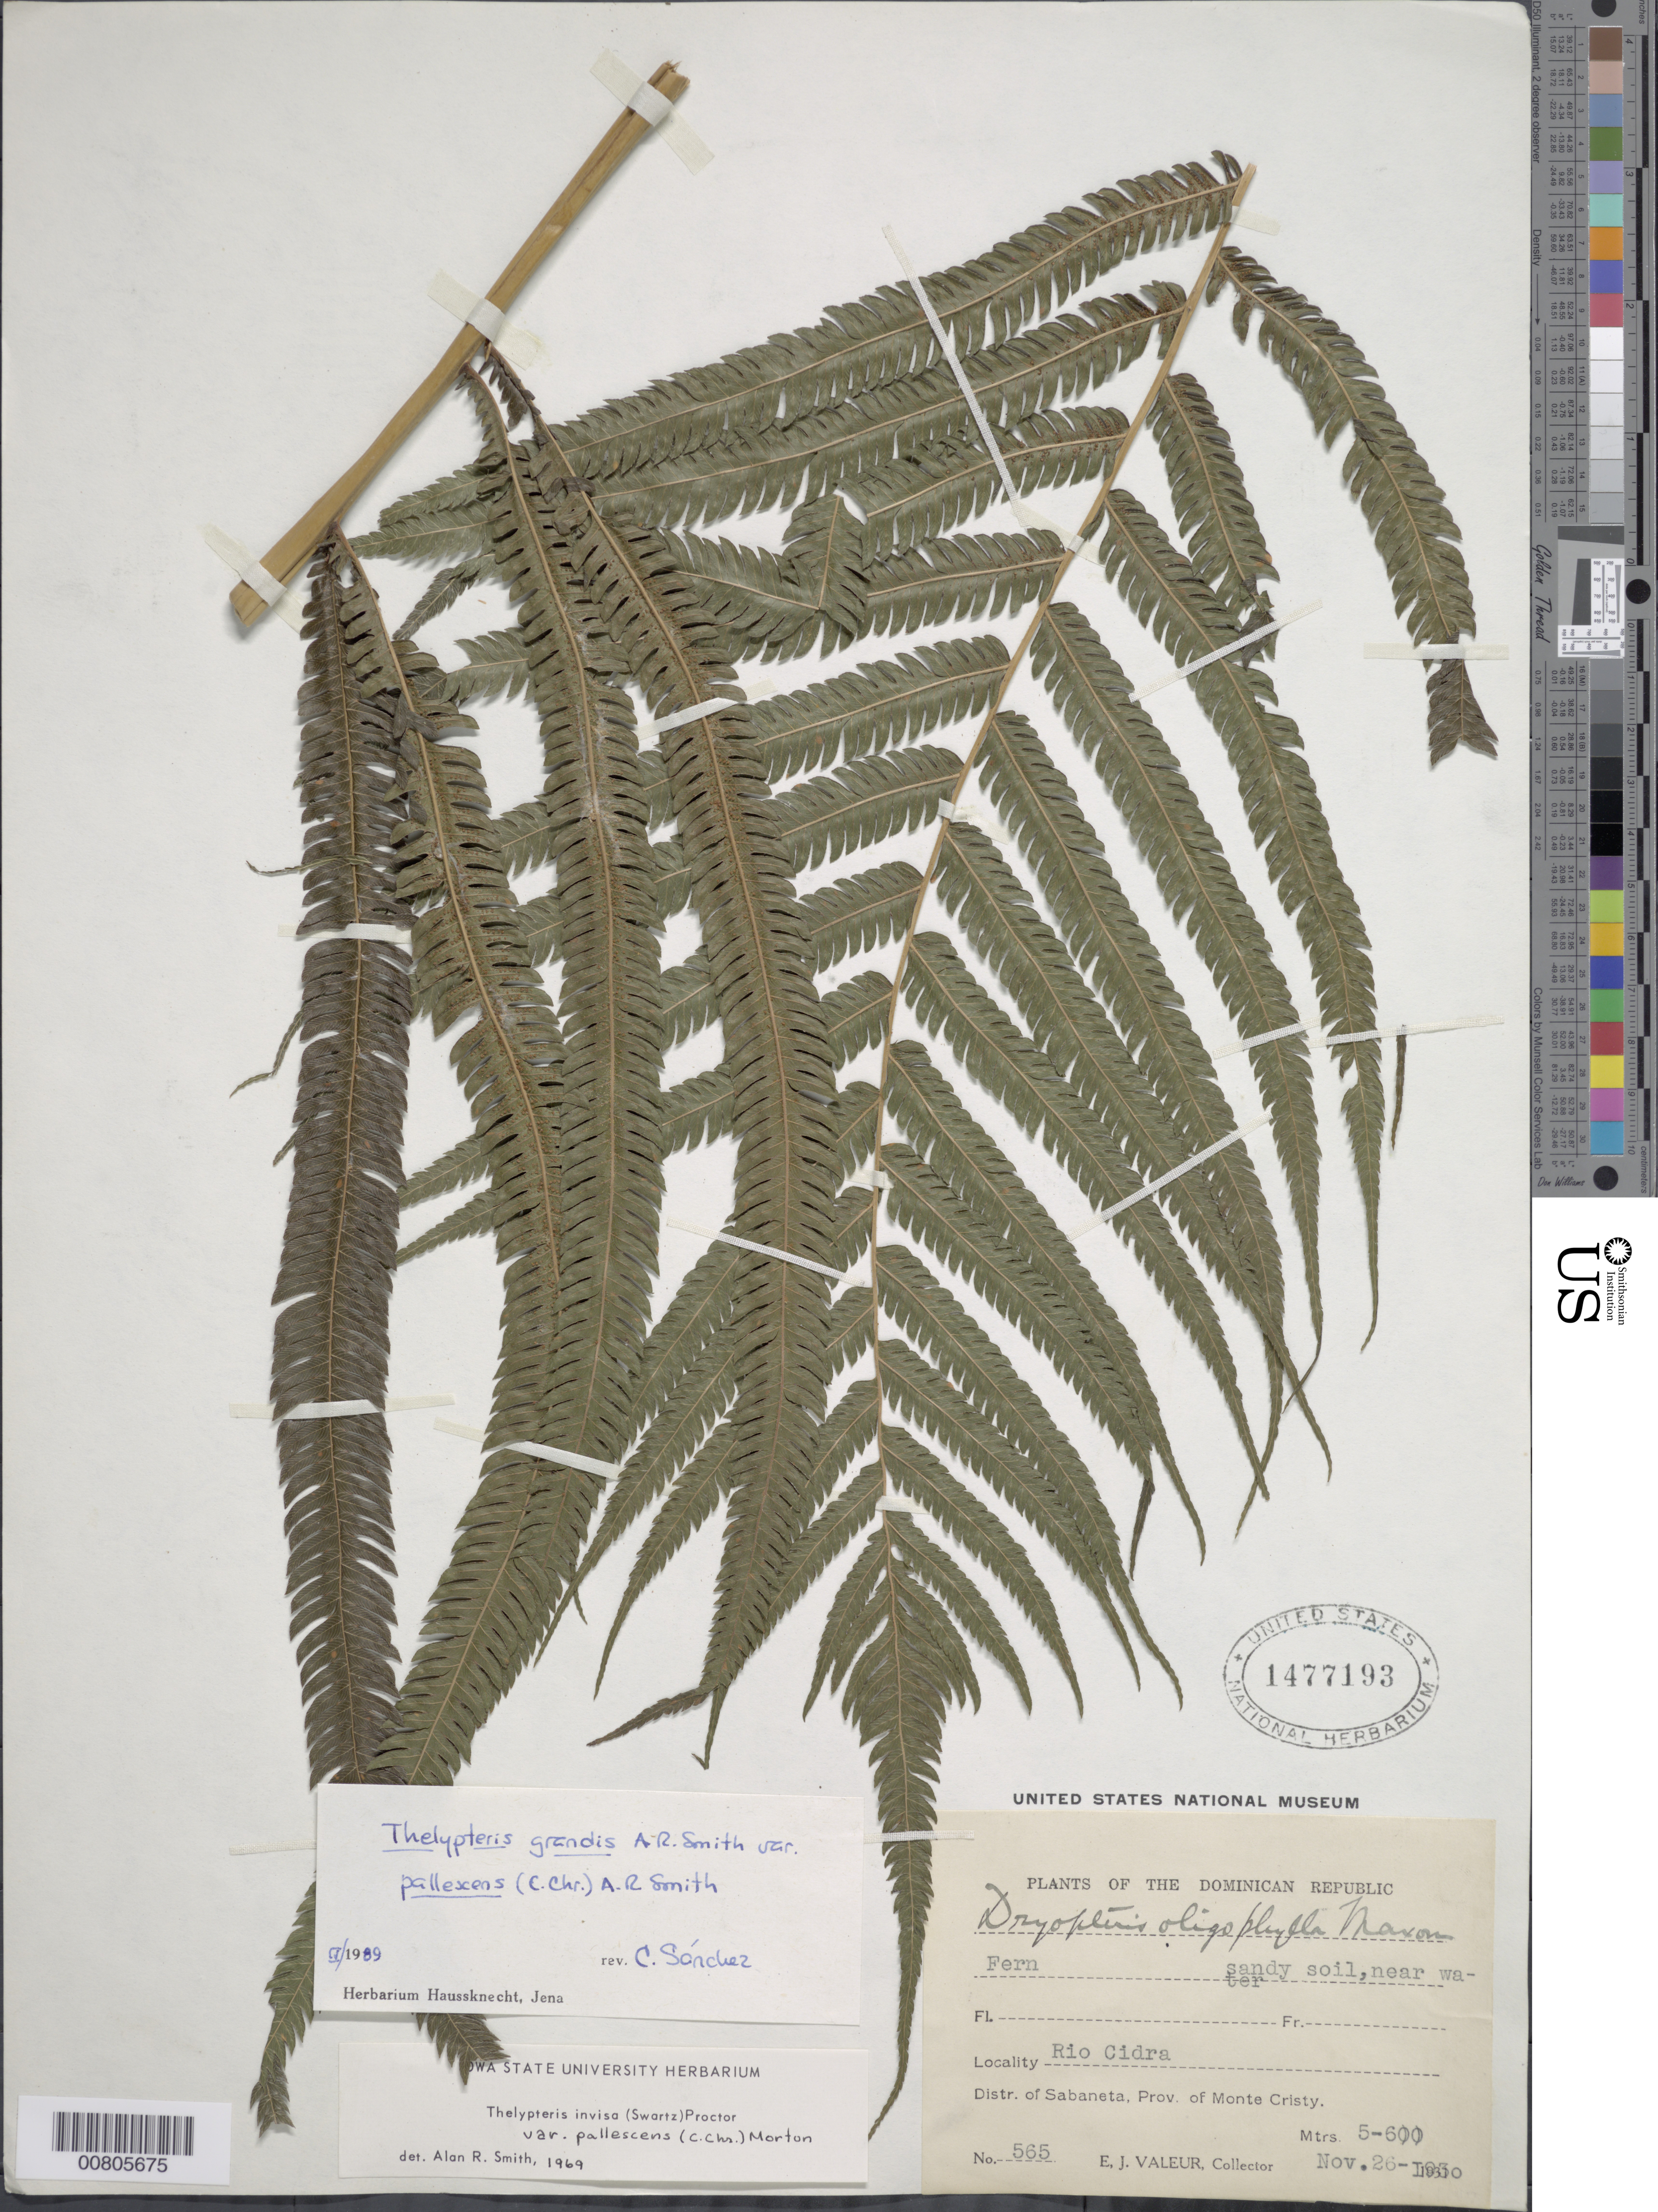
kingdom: Plantae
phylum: Tracheophyta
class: Polypodiopsida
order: Polypodiales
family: Thelypteridaceae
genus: Cyclosorus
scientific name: Cyclosorus grandis (A.R. Sm.) comb. nov., ined 2015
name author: (A.R. Sm.)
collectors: E. Valeur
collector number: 565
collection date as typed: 26 Nov 1930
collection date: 1930-11-26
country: Dominican Republic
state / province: Monte Cristi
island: Hispaniola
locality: Distr. Sabaneta, Rio Cidra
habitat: Sandy soil near water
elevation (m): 500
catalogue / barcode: US 1477193